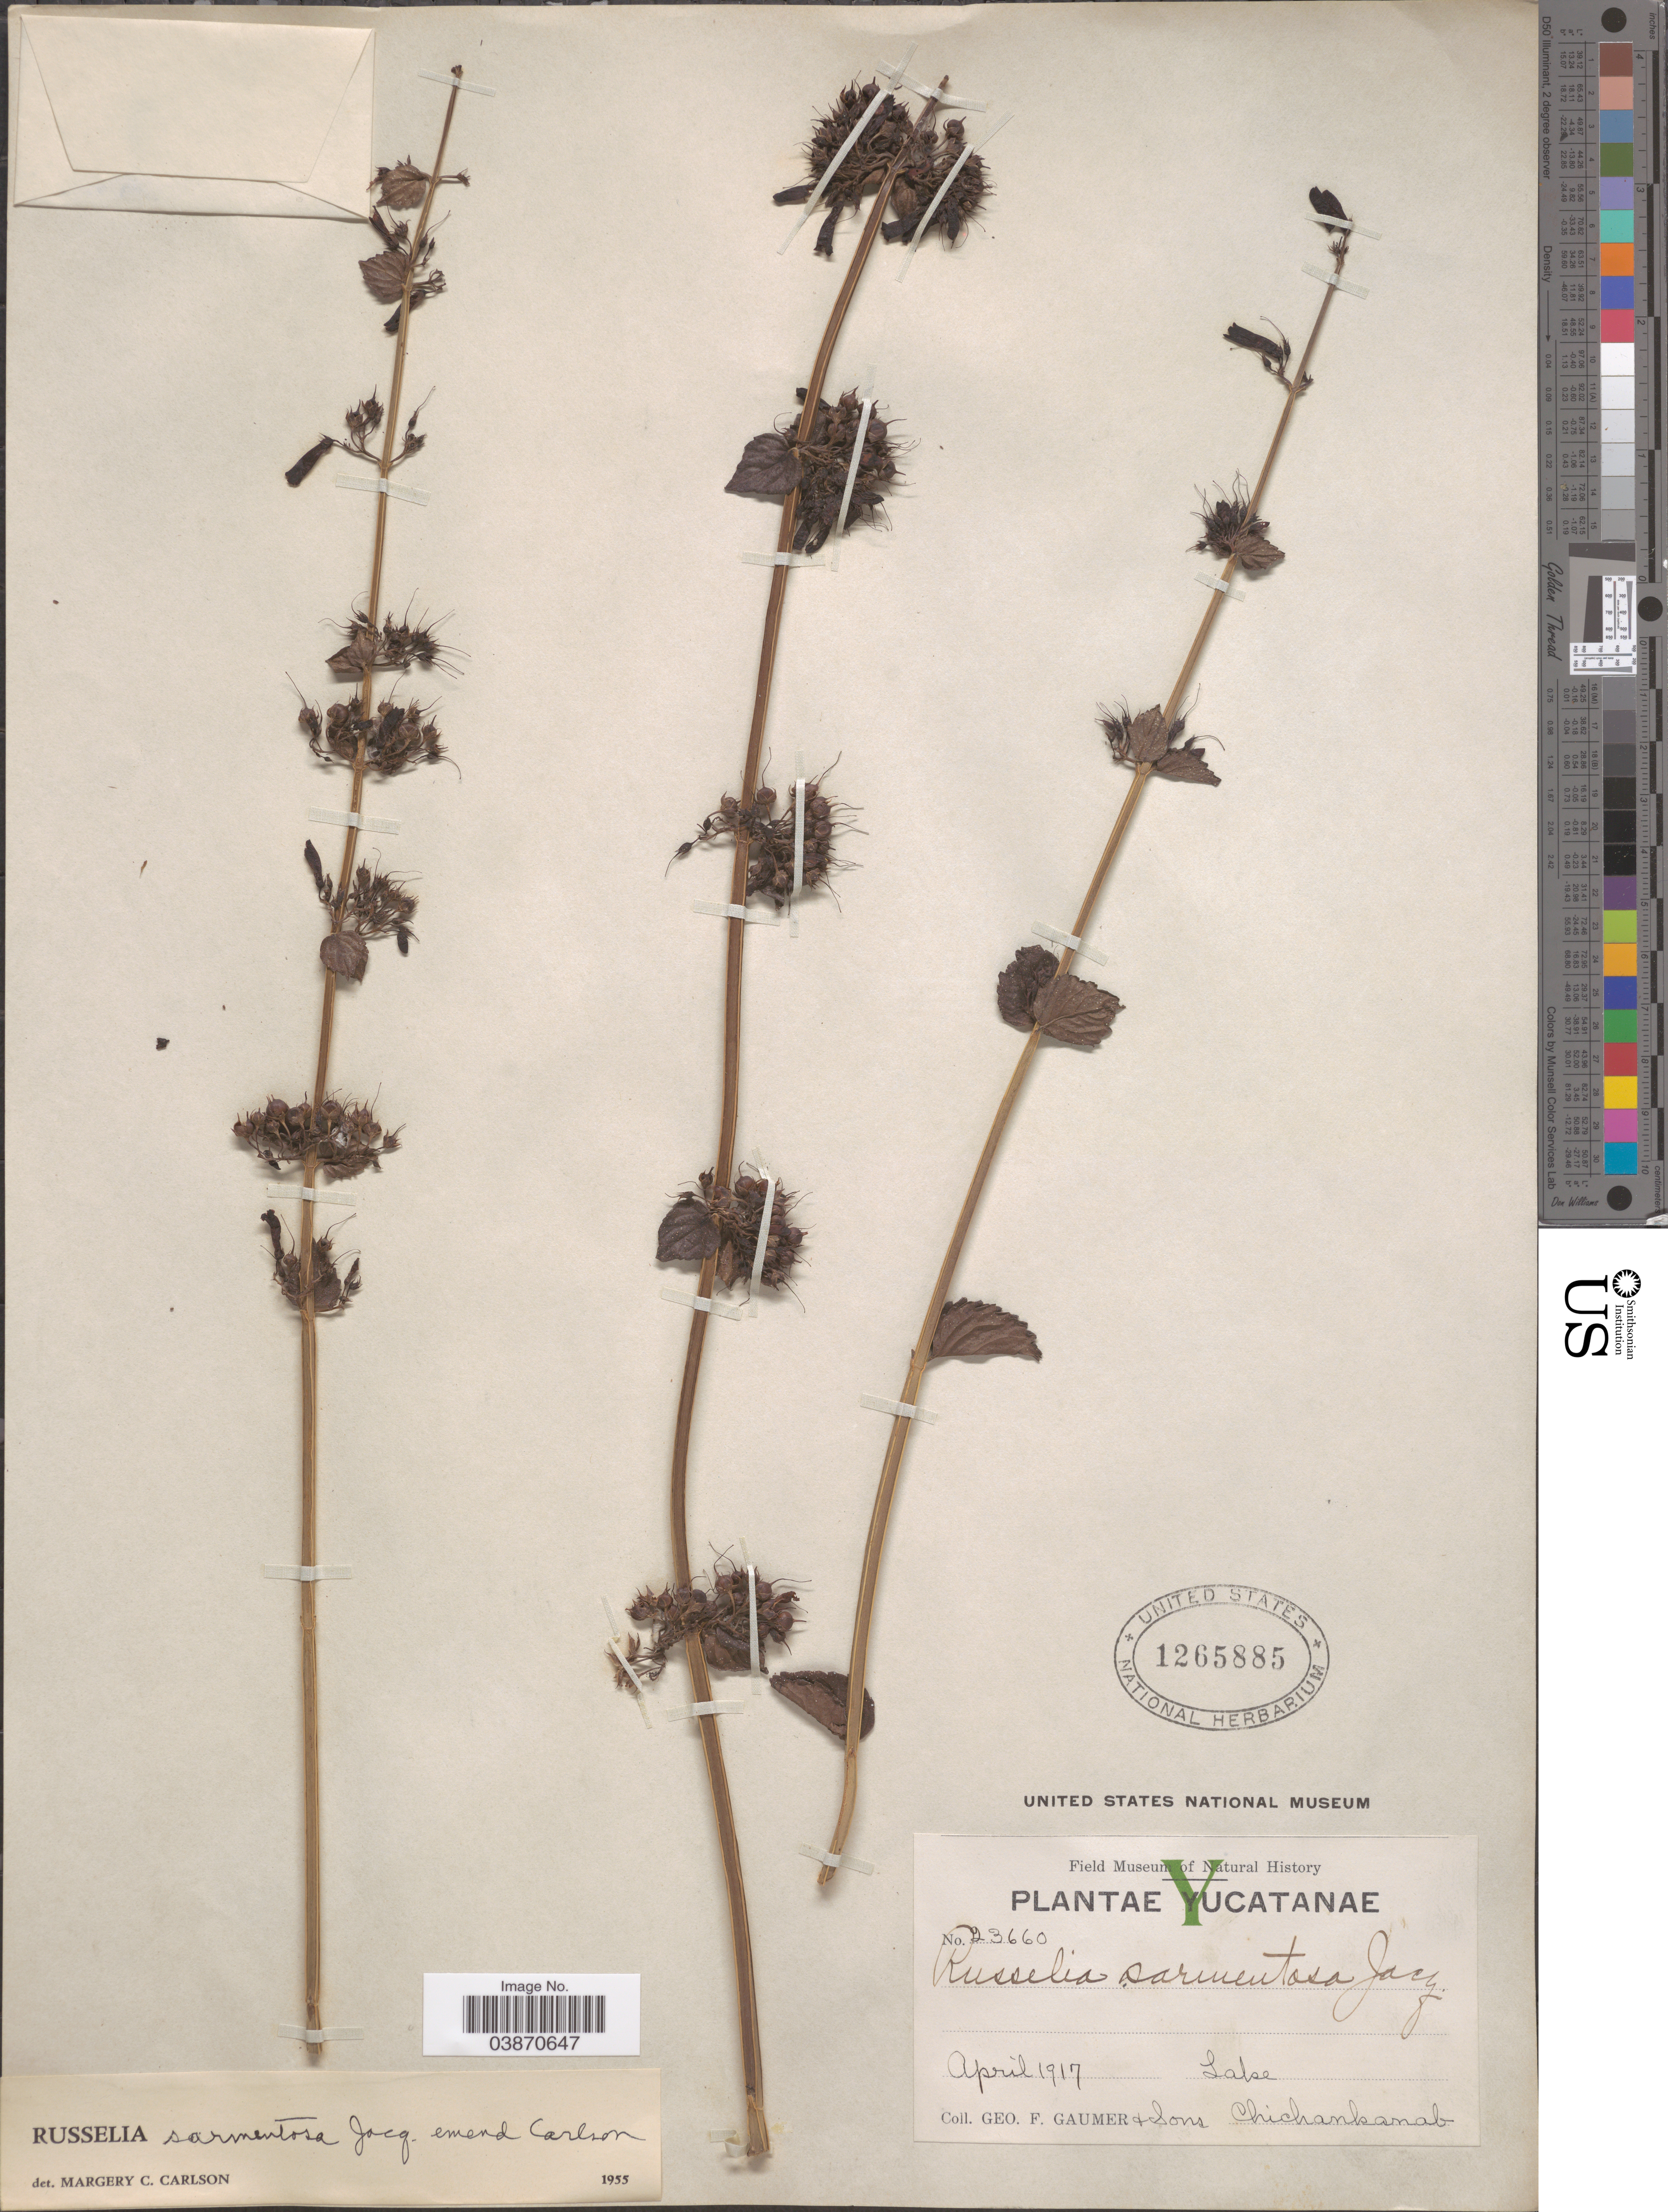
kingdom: Plantae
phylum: Tracheophyta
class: Magnoliopsida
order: Lamiales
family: Plantaginaceae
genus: Russelia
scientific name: Russelia sarmentosa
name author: Jacq.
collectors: G. F. Gaumer & Sons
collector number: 23660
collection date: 1917-04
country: Mexico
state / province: Yucatán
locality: Lake Chichankanab.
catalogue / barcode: US 1265885